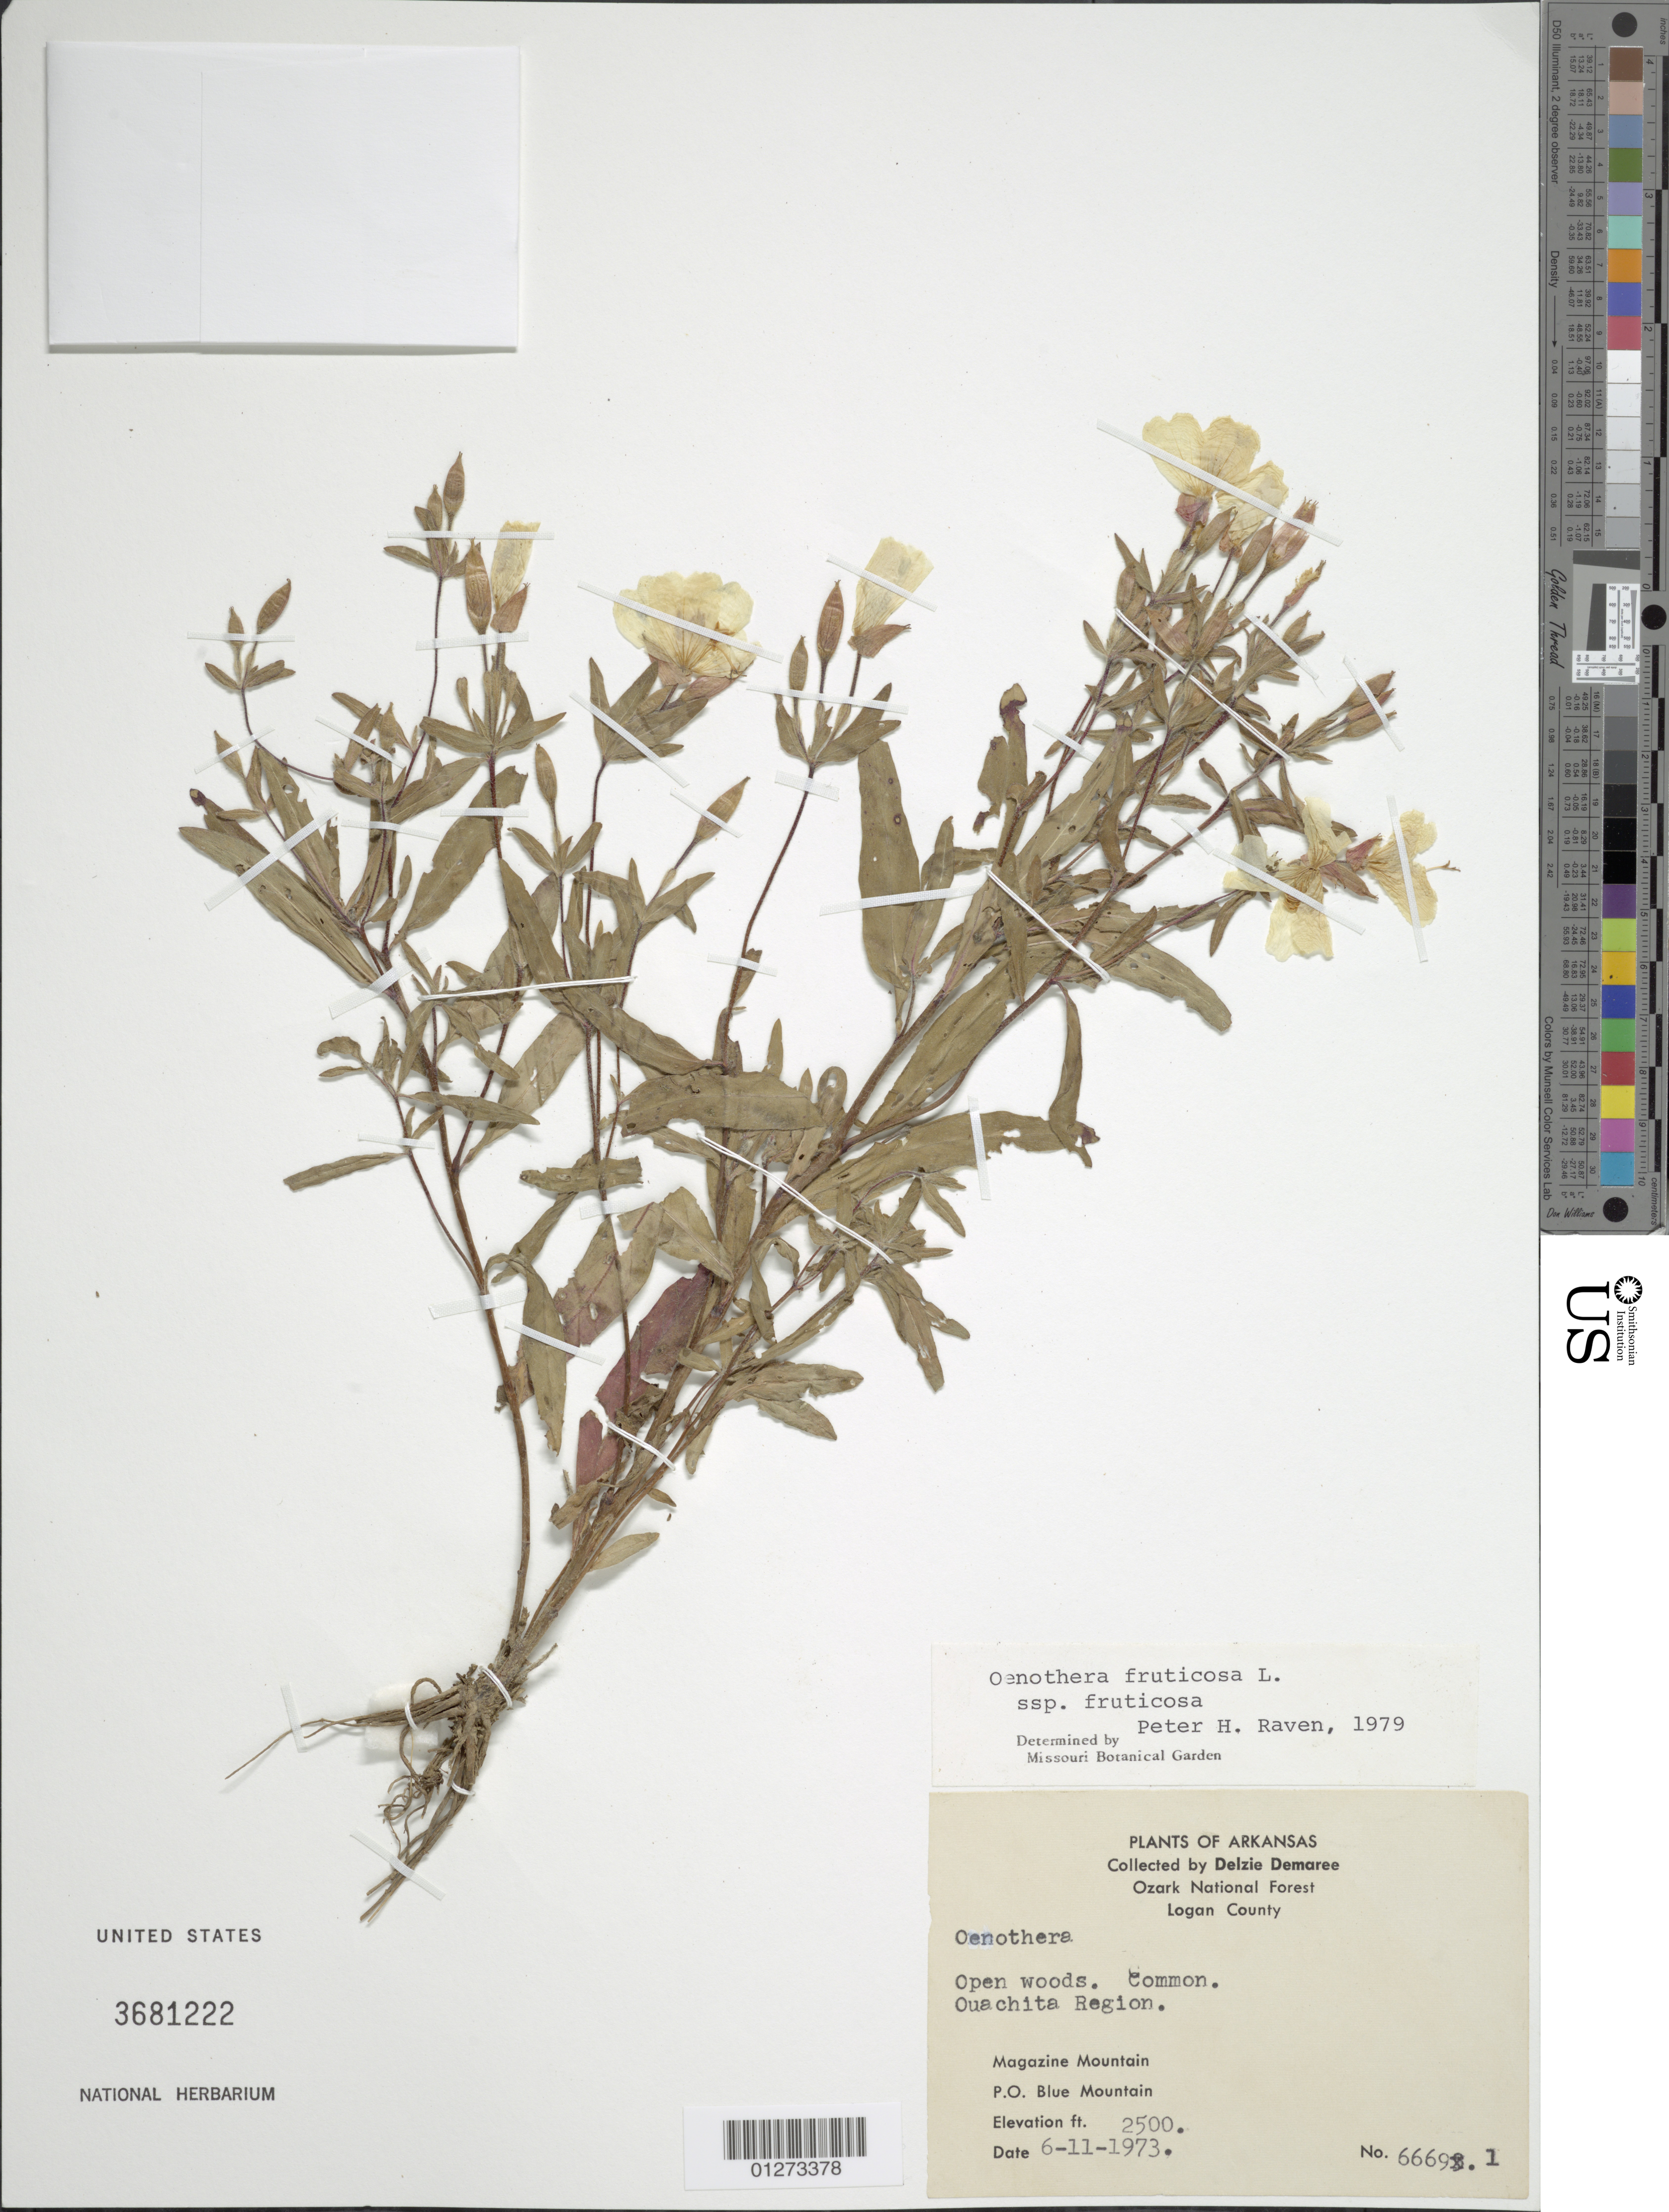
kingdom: Plantae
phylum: Tracheophyta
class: Magnoliopsida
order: Myrtales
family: Onagraceae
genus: Oenothera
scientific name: Oenothera fruticosa subsp. fruticosa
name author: L.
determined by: Raven, P. H.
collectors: D. Demaree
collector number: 66691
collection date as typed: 6-11-1973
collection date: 1973-06-11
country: United States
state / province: Arkansas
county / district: Logan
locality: Blue Mountain, Magazine Mountain, Ouachita Region.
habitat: Open woods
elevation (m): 762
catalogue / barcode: US 3681222